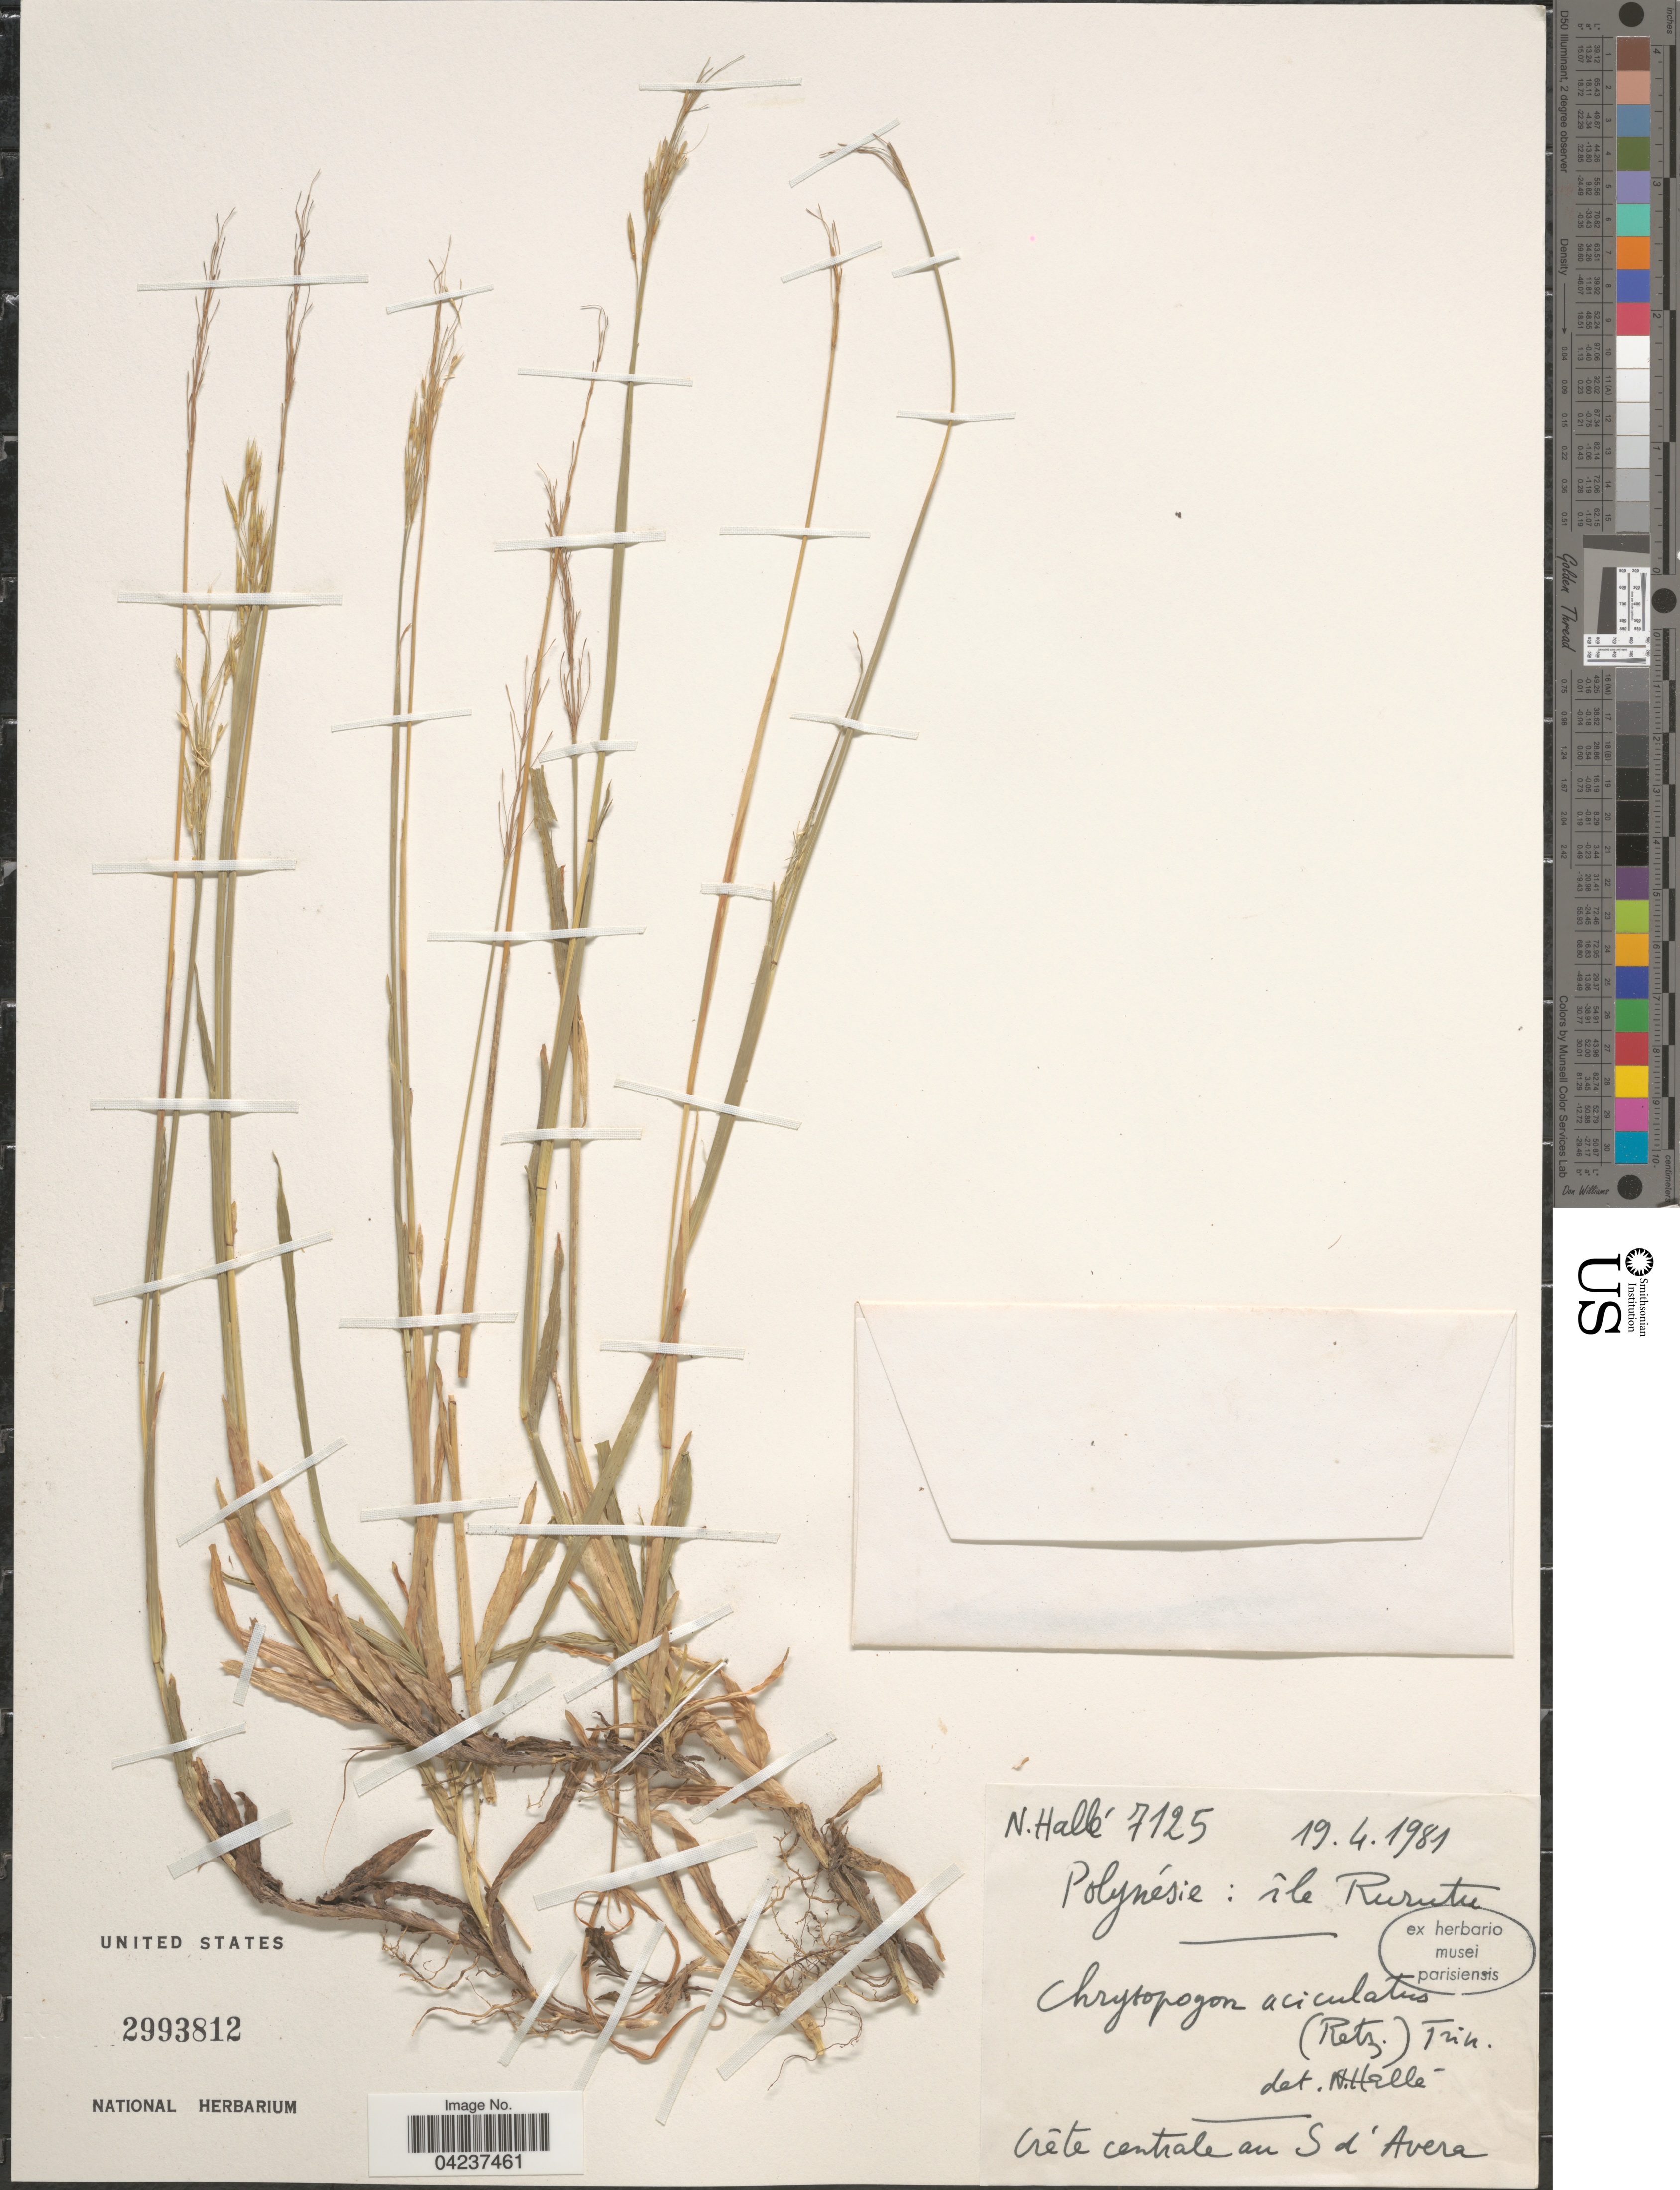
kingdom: Plantae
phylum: Tracheophyta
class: Liliopsida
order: Poales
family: Poaceae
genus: Chrysopogon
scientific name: Chrysopogon aciculatus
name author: (Retz.) Trin.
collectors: N. Hallé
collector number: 7125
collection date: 1981-04-19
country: French Polynesia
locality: Polynésie: ile Rurutu. Créte centrale au S d'Avera.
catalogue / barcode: US 2993812